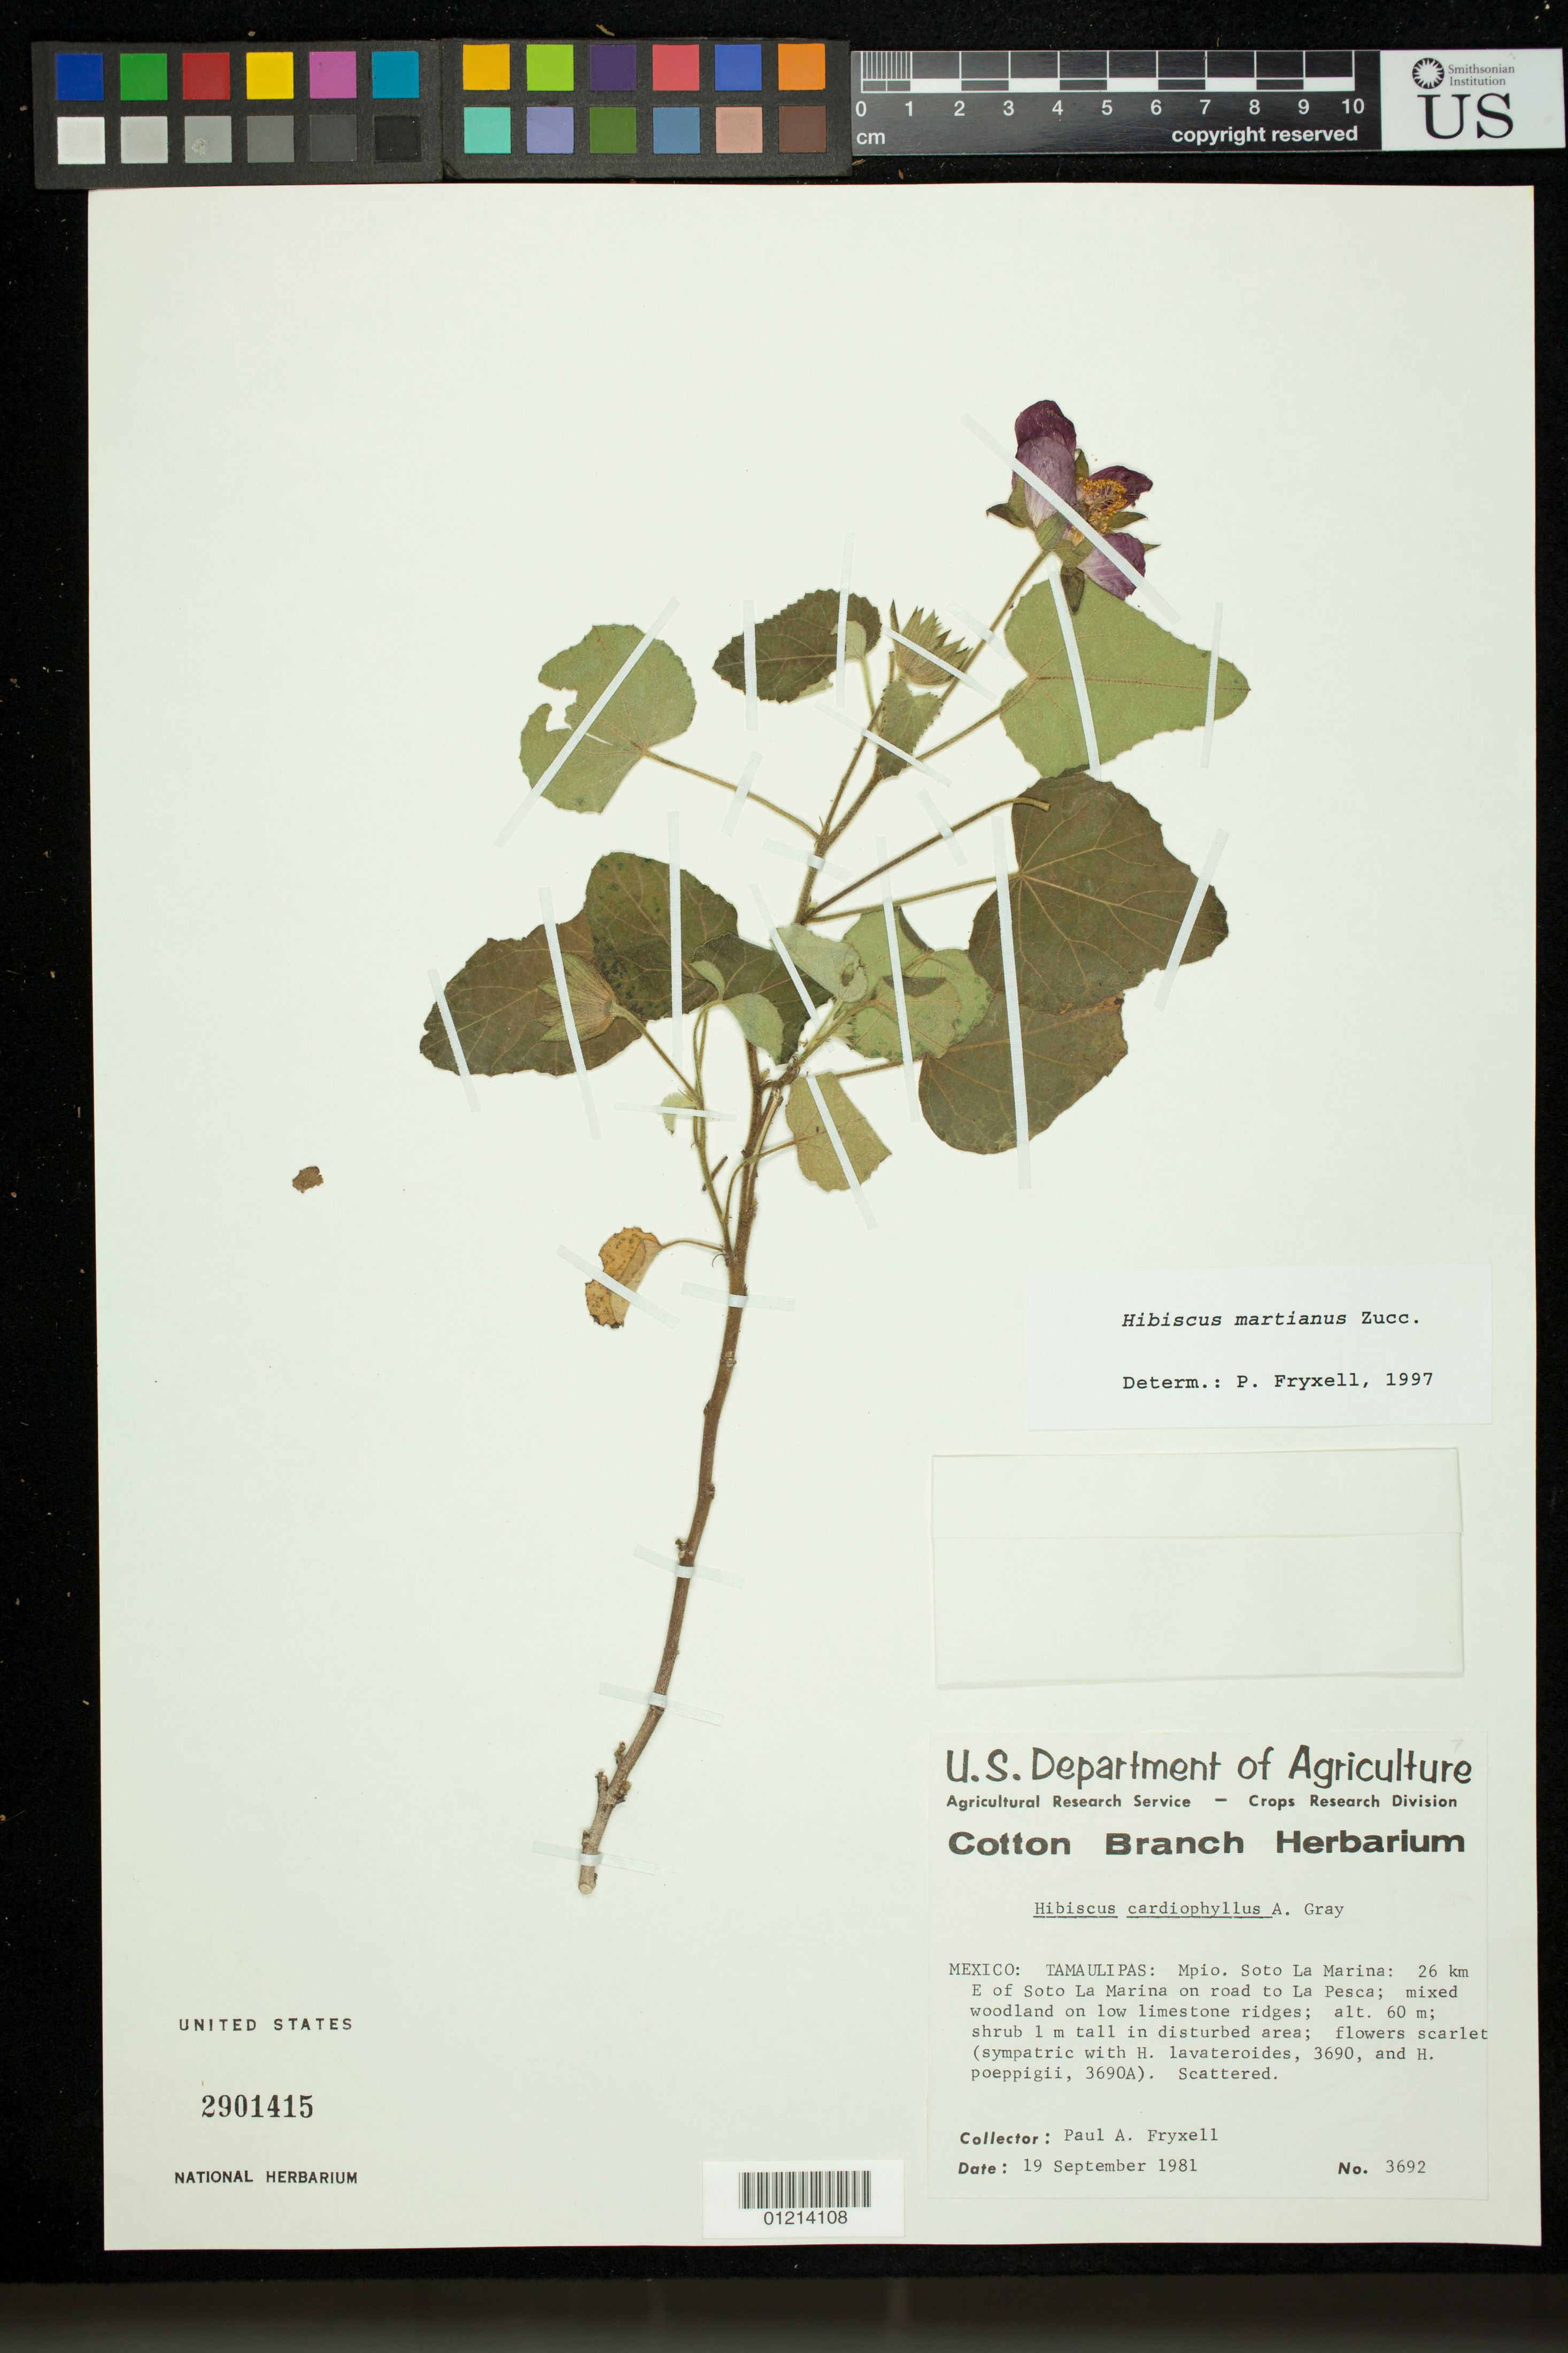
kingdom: Plantae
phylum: Tracheophyta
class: Magnoliopsida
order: Malvales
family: Malvaceae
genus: Hibiscus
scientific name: Hibiscus martianus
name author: Zucc.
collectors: P. A. Fryxell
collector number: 3692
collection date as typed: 19 Sep 1981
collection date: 1981-09-19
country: Mexico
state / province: Tamaulipas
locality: Tamaulipas: Mpio. Soto La Marina: 26 km E of Soto La Marina on road to La Pesca.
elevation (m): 60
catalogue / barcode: US 2901415